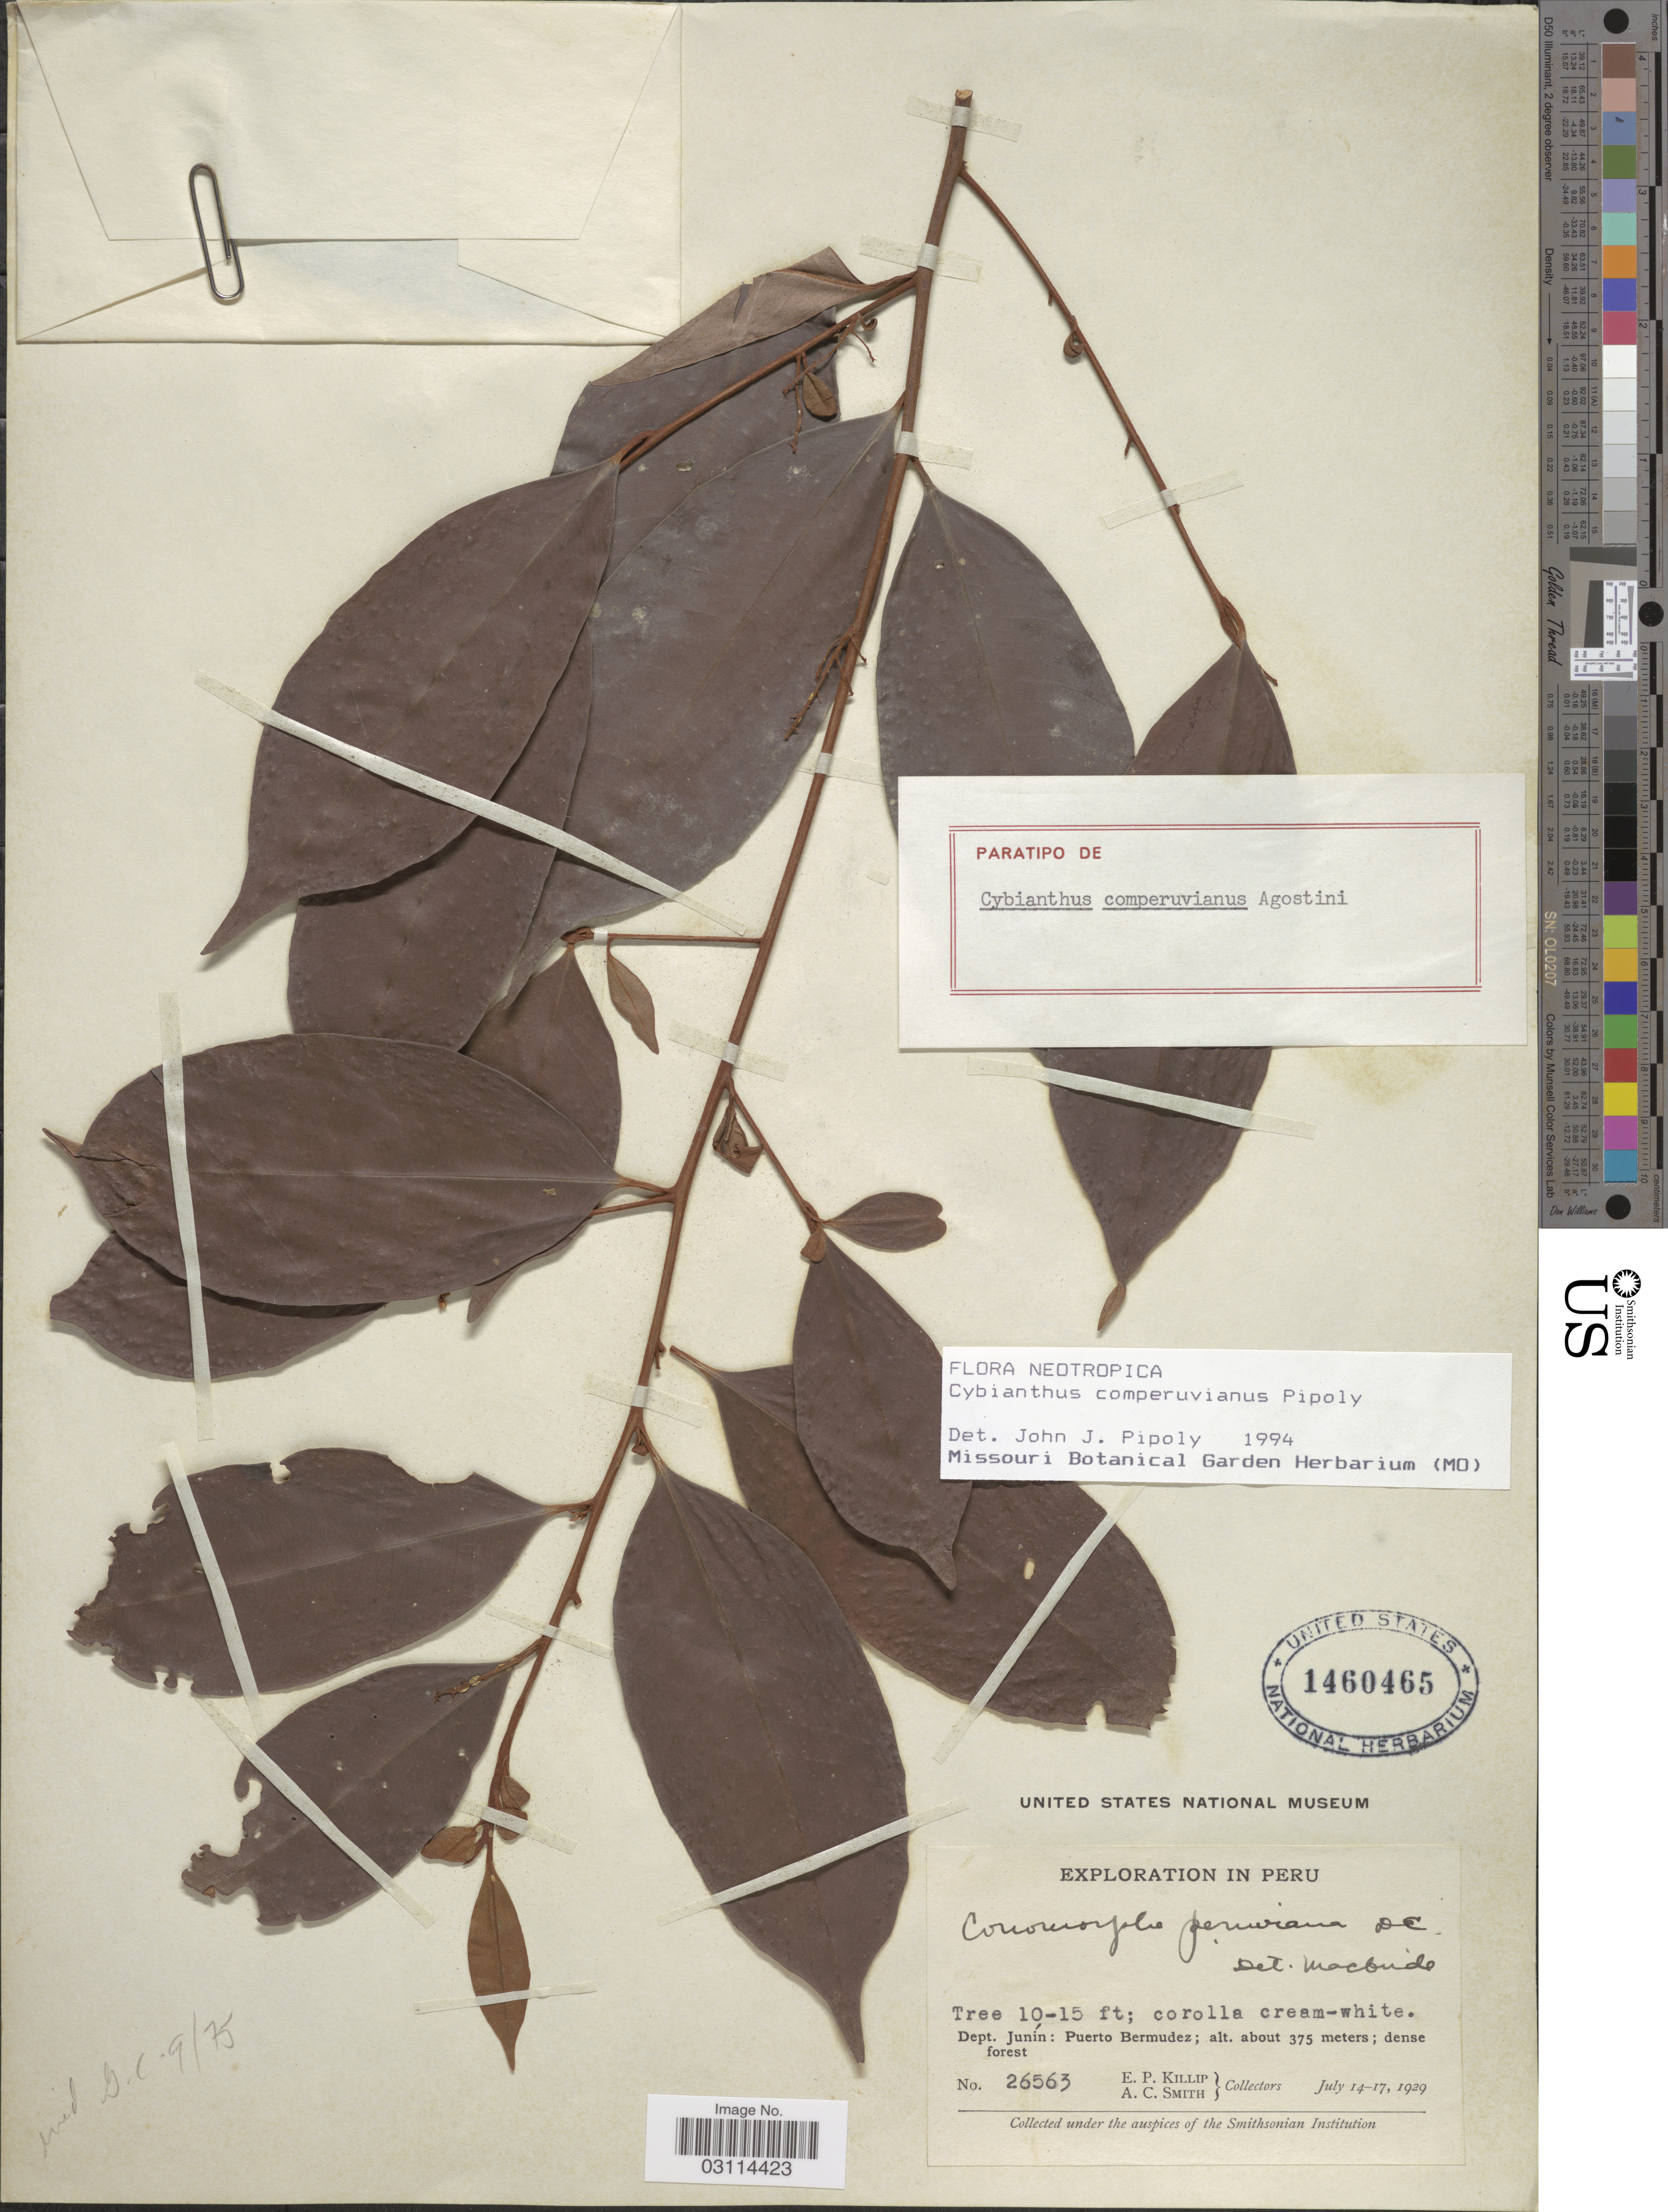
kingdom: Plantae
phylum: Tracheophyta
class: Magnoliopsida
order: Ericales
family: Primulaceae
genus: Cybianthus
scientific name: Cybianthus comperuvianus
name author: Pipoly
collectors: E. P. Killip & A. C. Smith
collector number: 26563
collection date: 1929-07-14/1929-07-17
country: Peru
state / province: Junín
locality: Dept. Junín: Puerto Bermudez.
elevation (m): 375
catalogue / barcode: US 1460465